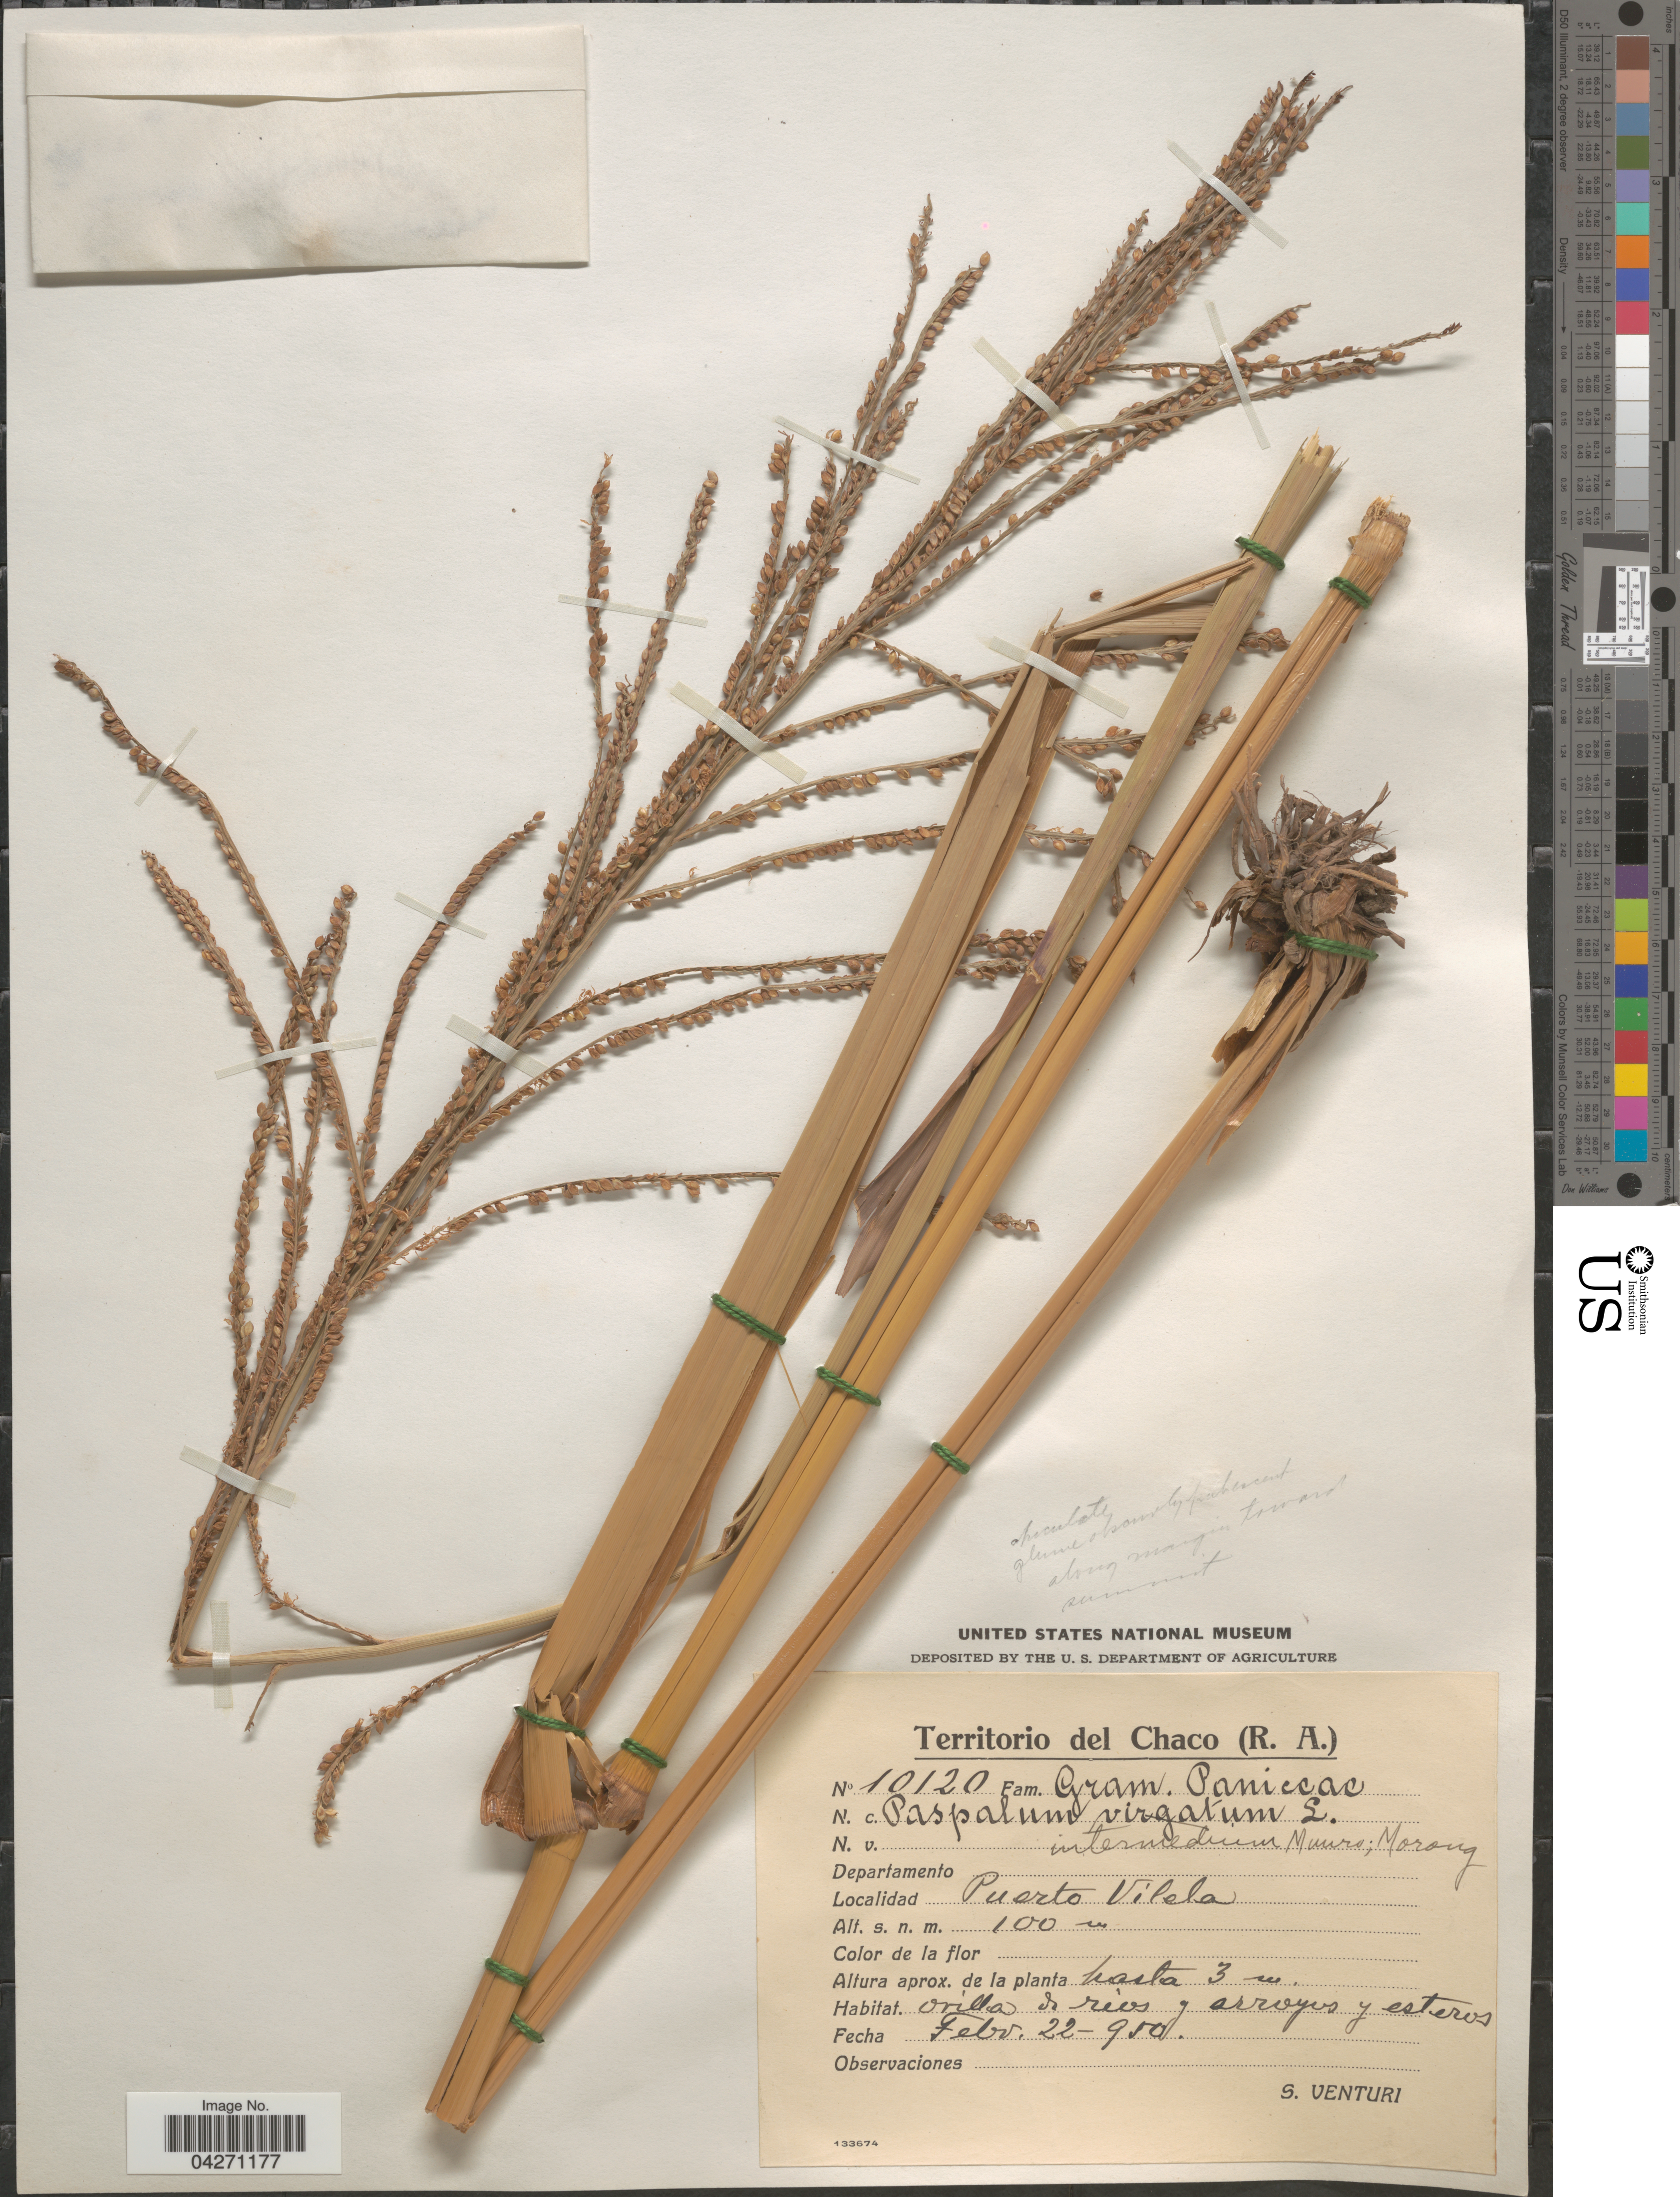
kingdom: Plantae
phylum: Tracheophyta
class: Liliopsida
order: Poales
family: Poaceae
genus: Paspalum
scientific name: Paspalum intermedium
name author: Munro ex Morong & Britton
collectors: S. Venturi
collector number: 10120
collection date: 1950-02-22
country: Argentina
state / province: Chaco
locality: Territorio el Chaco. Puerto Vilela.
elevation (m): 100